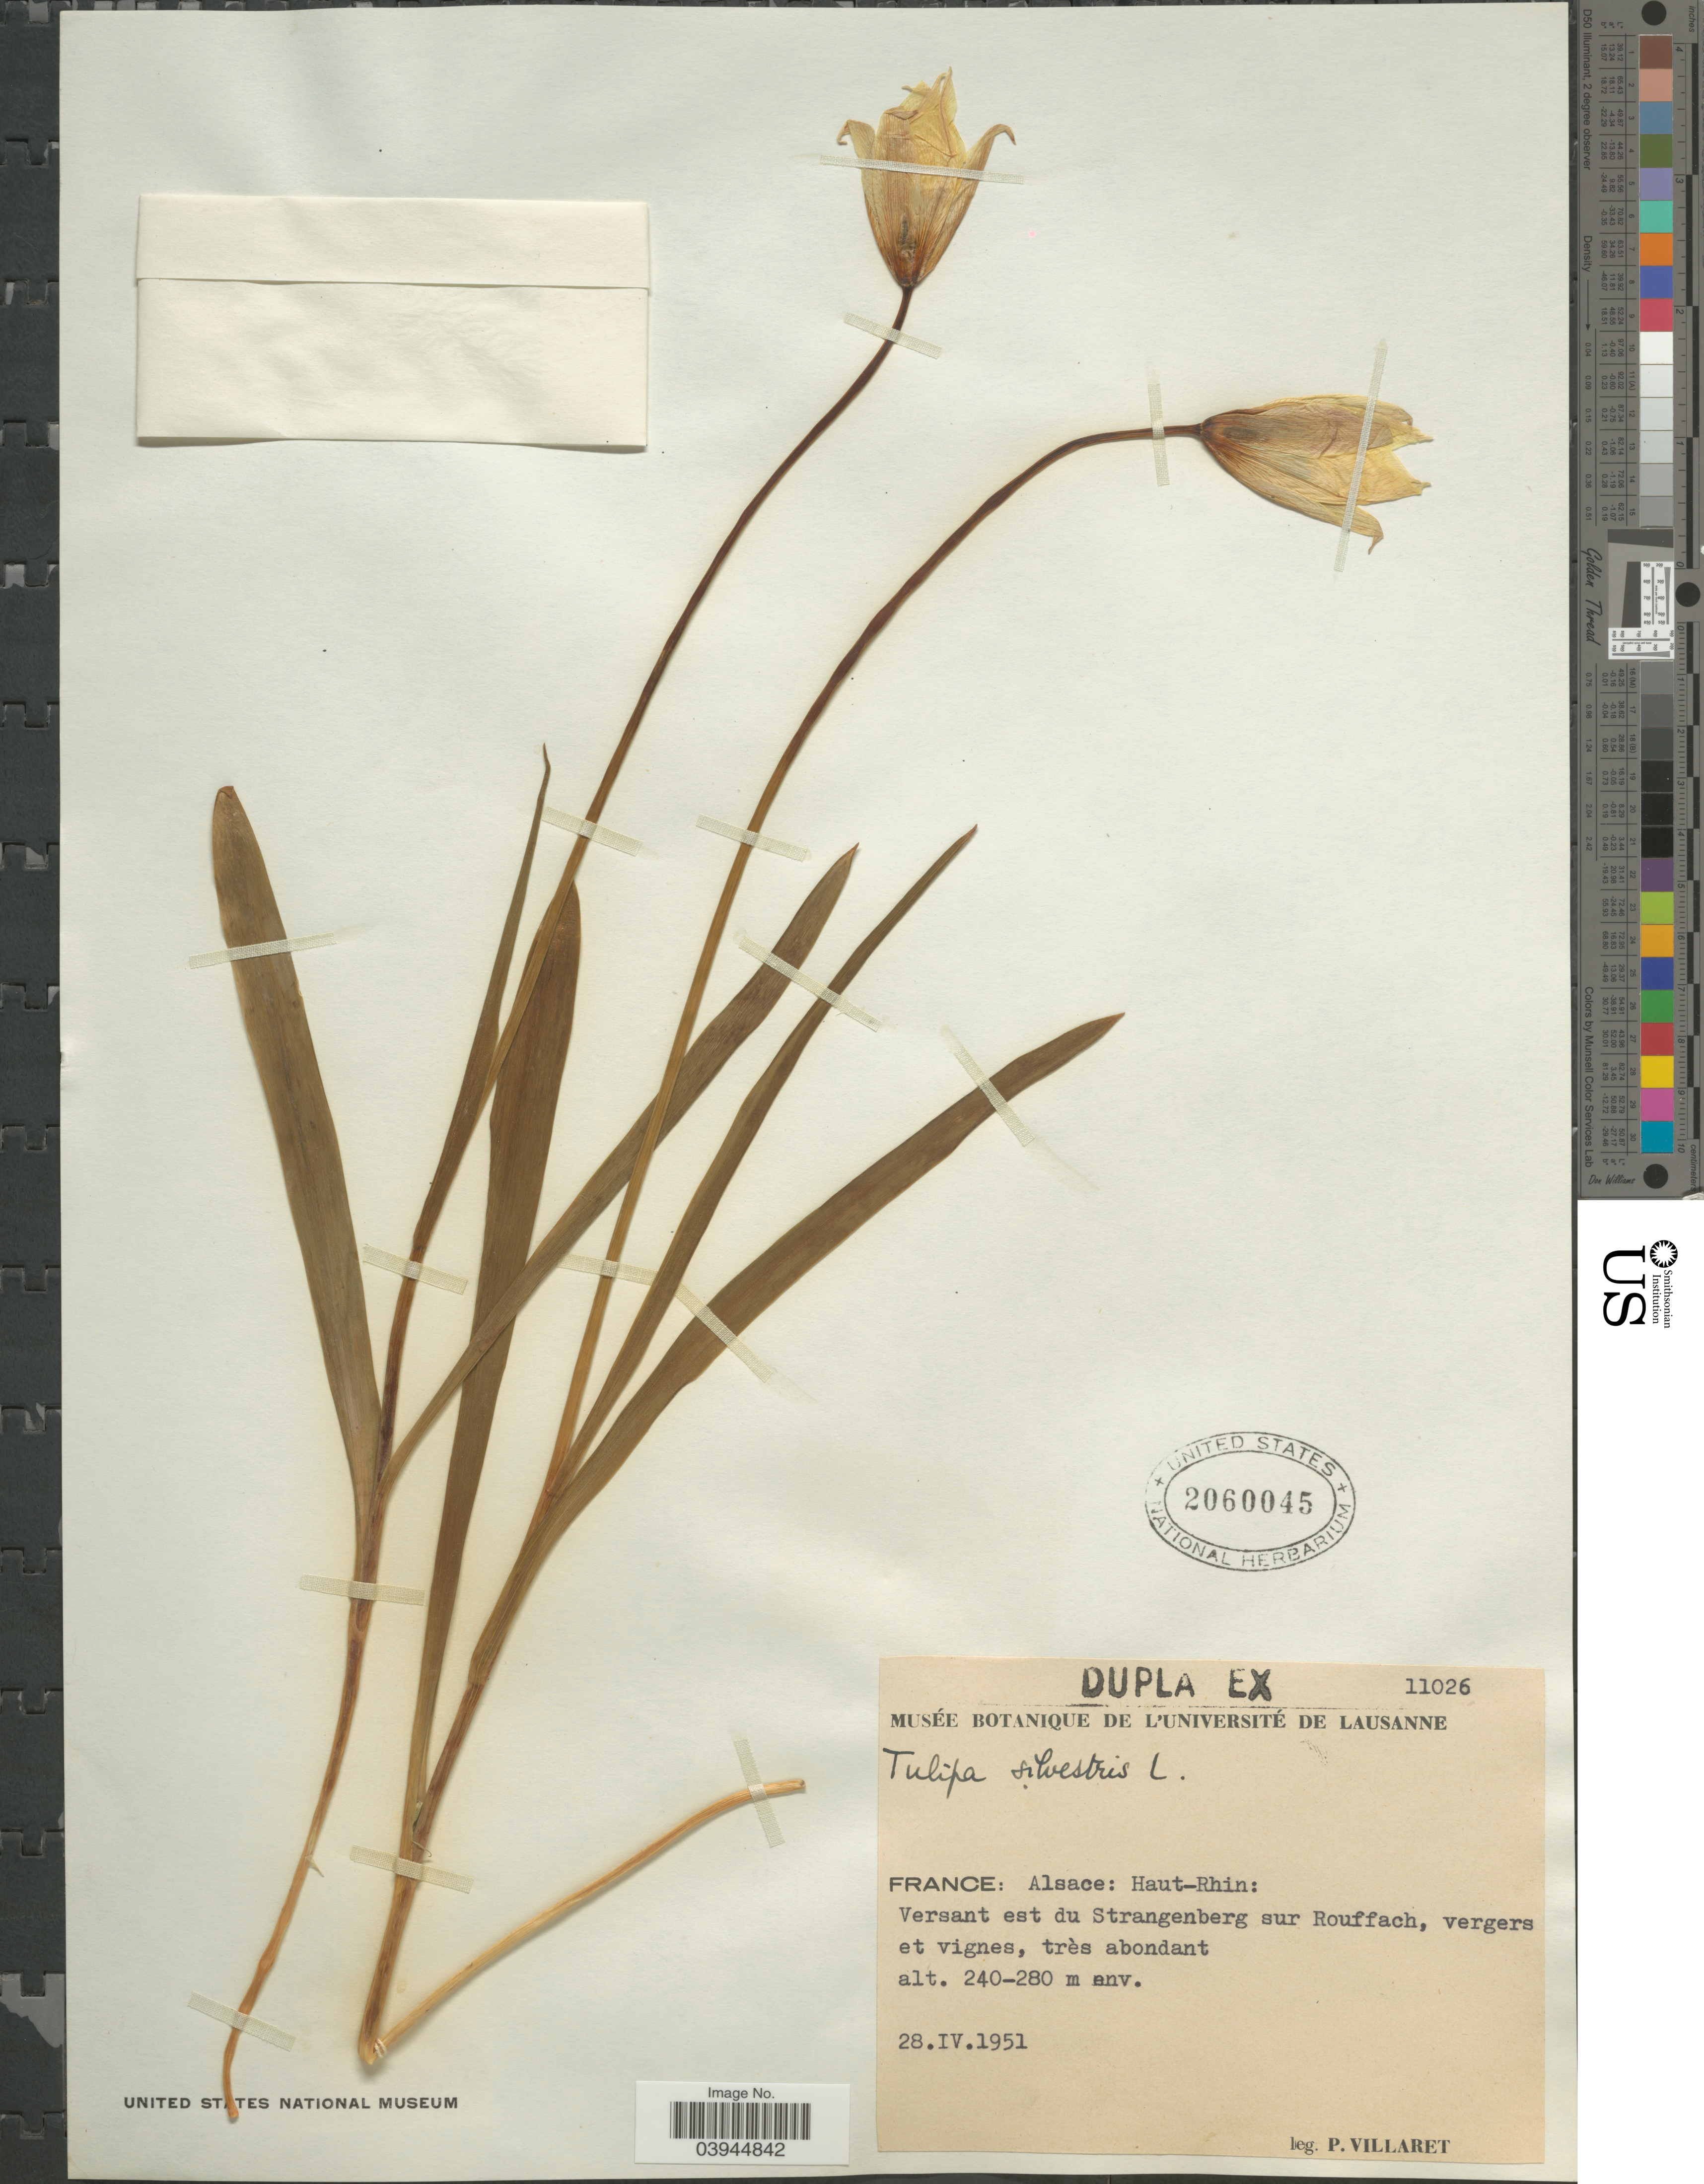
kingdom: Plantae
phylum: Tracheophyta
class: Liliopsida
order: Liliales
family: Liliaceae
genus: Tulipa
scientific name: Tulipa silvestris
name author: L.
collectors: P. Villaret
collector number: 11026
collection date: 1951-04-28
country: France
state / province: Grand Est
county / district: Haut-Rhin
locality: Haut-Rhin. Versant est du Strangenberg sur Rouffach, vergers et vignes, très abondant.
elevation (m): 240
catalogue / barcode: US 2060045